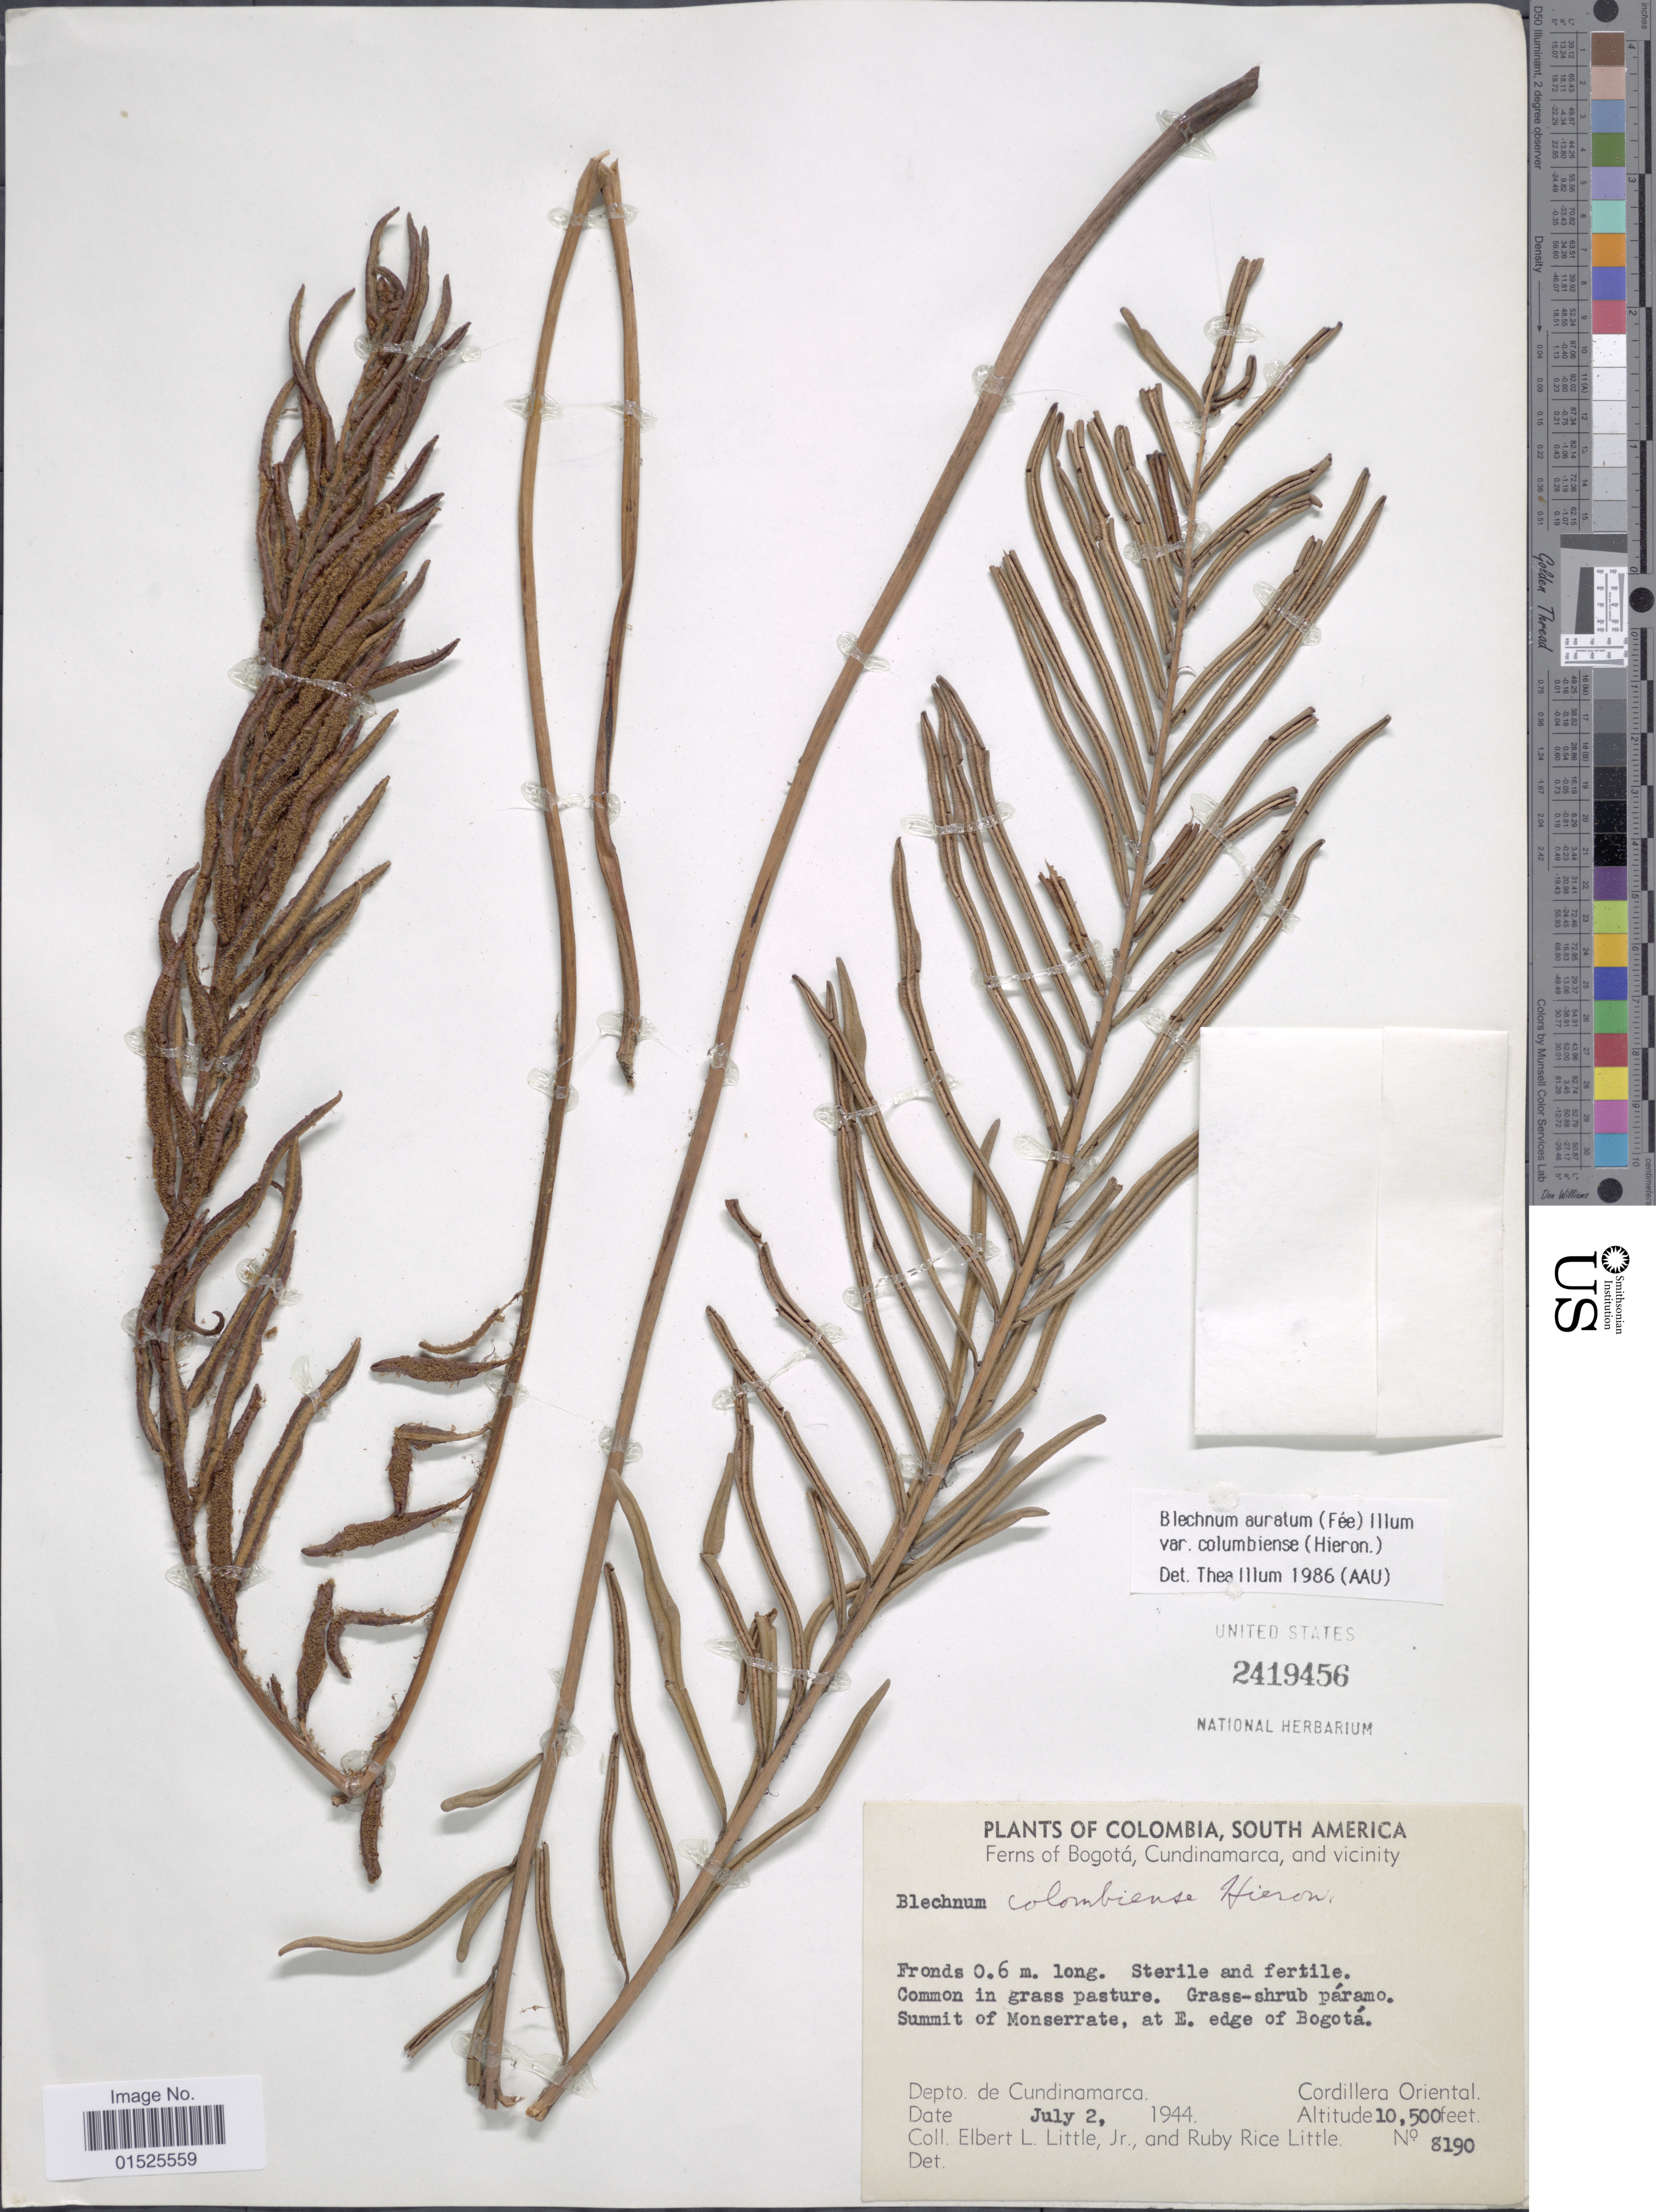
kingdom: Plantae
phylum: Tracheophyta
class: Polypodiopsida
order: Polypodiales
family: Blechnaceae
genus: Blechnum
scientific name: Blechnum columbiense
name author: Hieron.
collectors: E. L. Little & R. R. Little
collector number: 8190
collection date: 1944-07-02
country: Colombia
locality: Bogotá, Cundinamarca, and vicinity. Summit of Monserrate, at E. edge of Bogotá. Depto. de Cundinamarca. Cordillera Oriental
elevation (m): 3200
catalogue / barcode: US 2419456